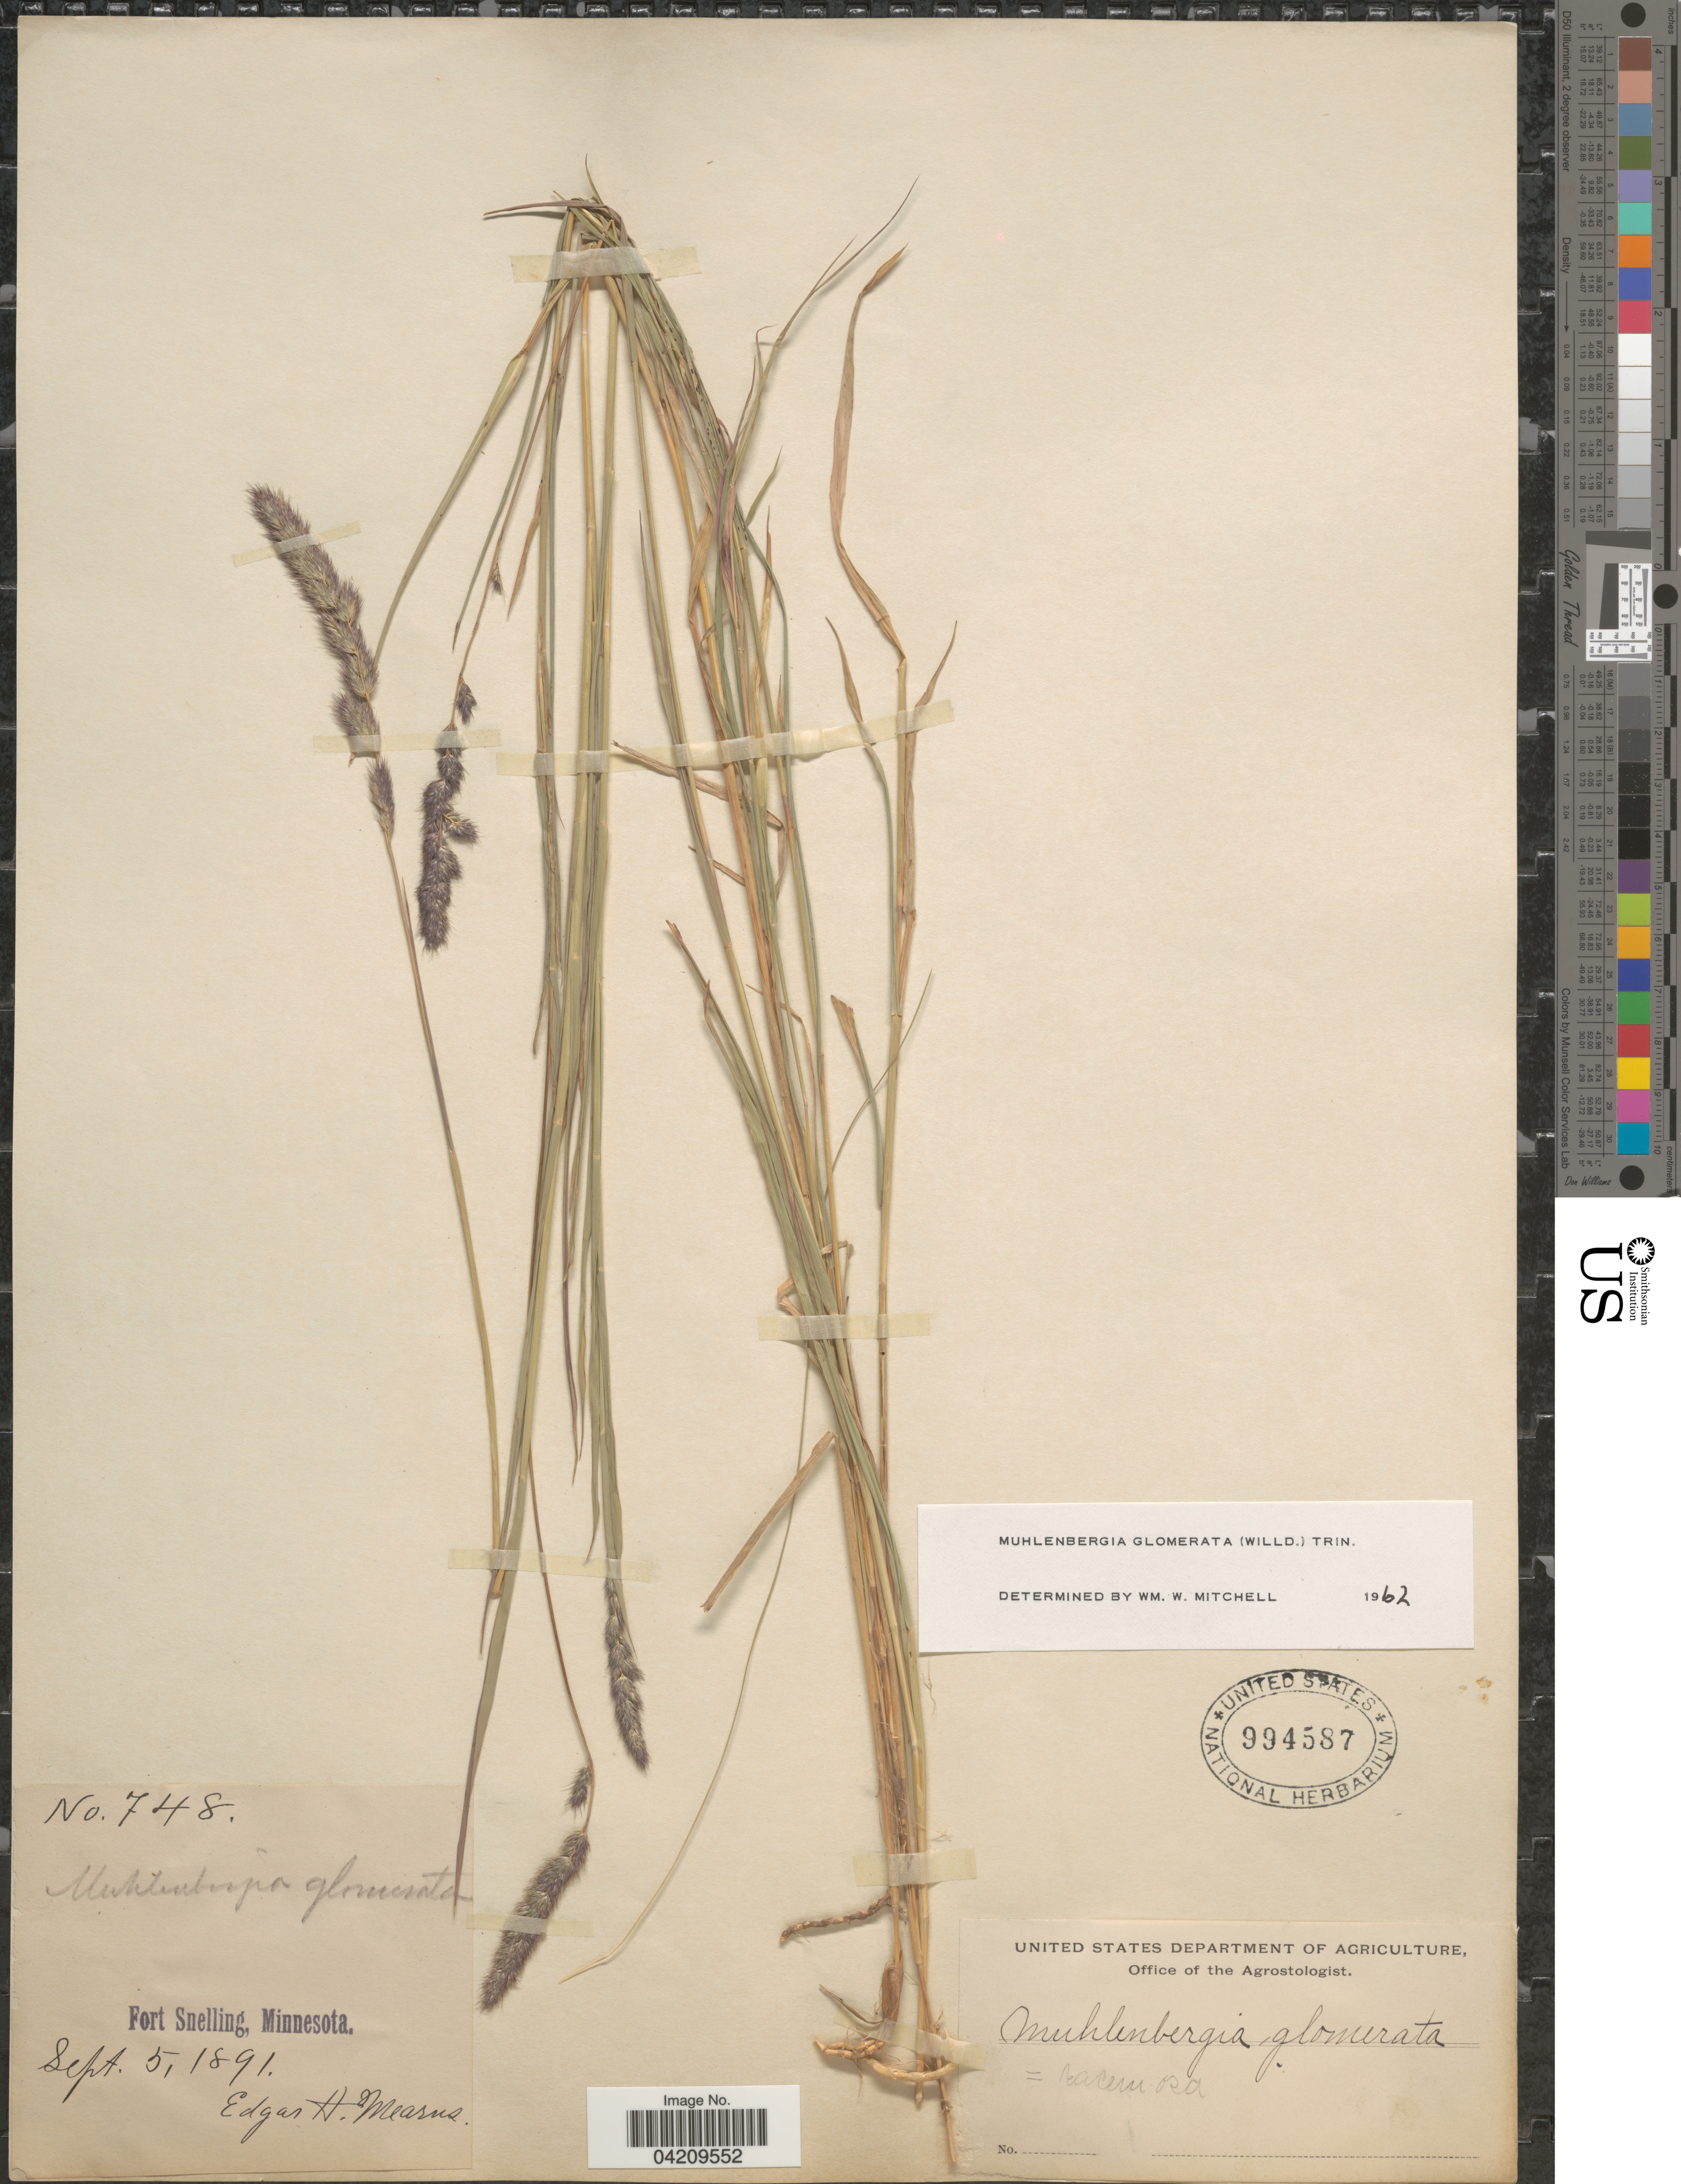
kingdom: Plantae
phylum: Tracheophyta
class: Liliopsida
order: Poales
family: Poaceae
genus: Muhlenbergia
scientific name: Muhlenbergia glomerata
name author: (Willd.) Trin.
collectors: E. A. Mearns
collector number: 748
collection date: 1891-09-05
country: United States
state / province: Minnesota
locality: Fort Snelling.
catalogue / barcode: US 994587